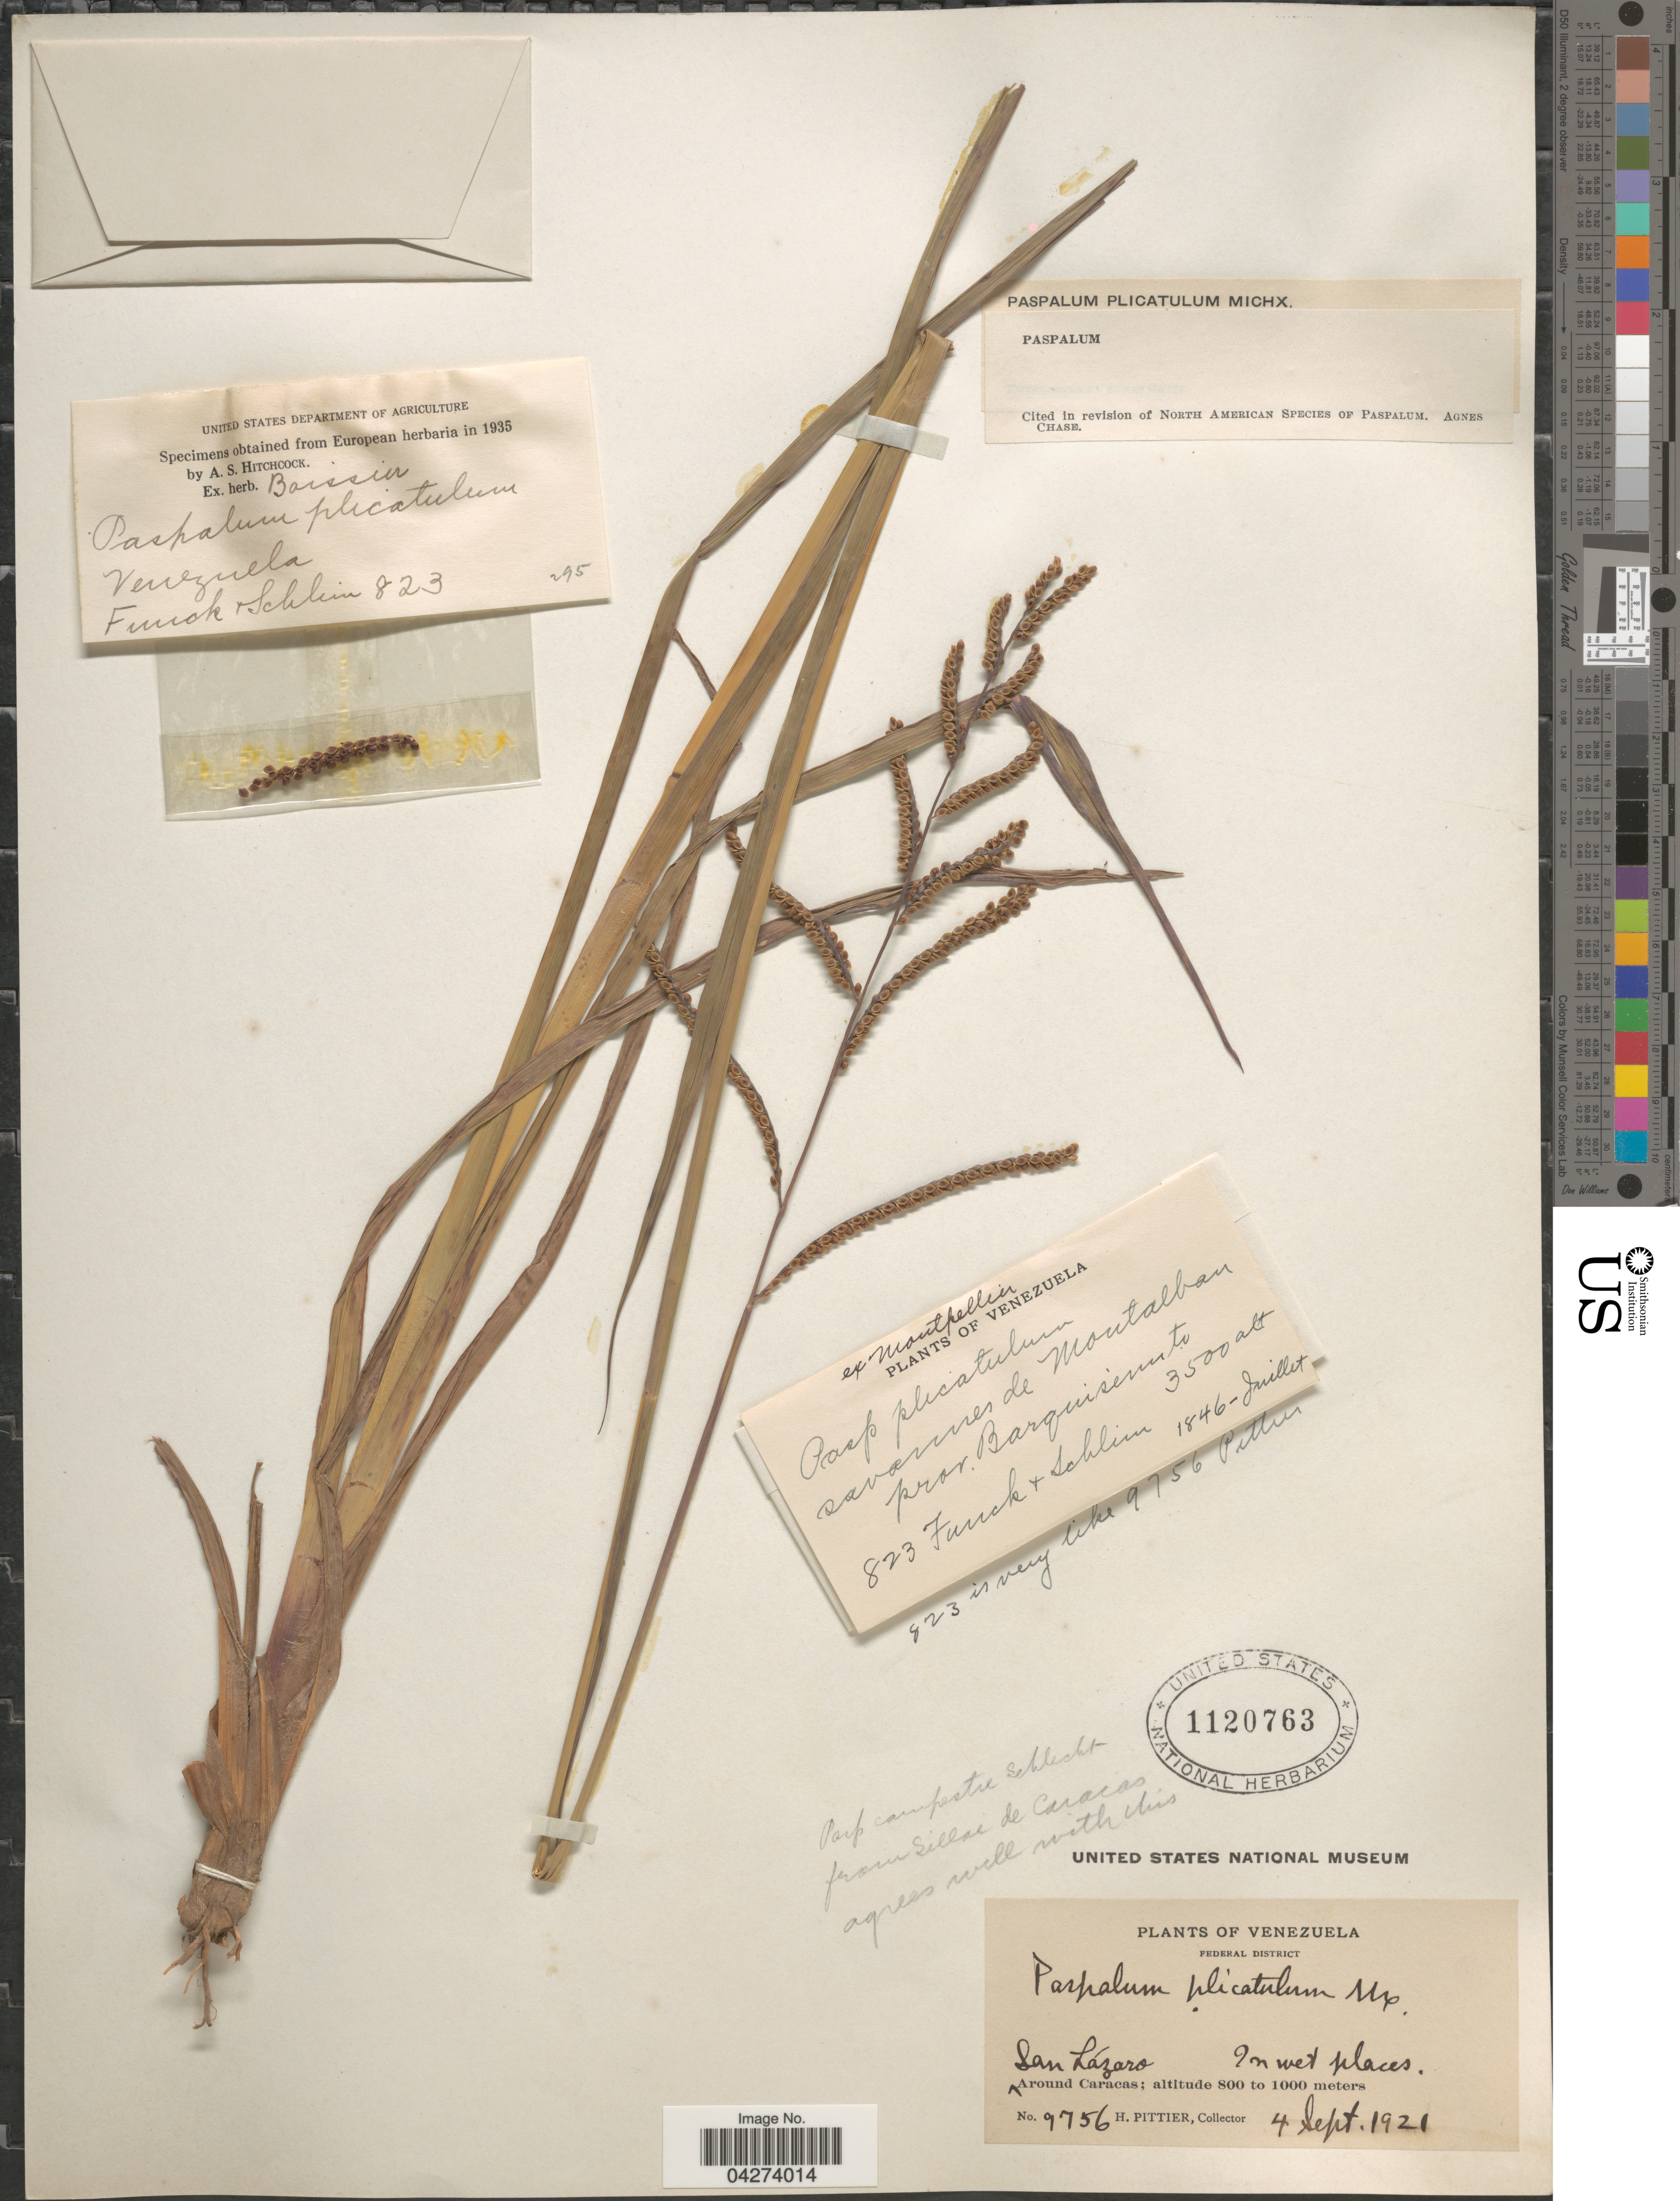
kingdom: Plantae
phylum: Tracheophyta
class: Liliopsida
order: Poales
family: Poaceae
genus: Paspalum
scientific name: Paspalum plicatulum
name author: Michx.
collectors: -. Funck & Schlim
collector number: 823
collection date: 1846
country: Venezuela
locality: Savannes de Montalban. Prov. Barquisimeto.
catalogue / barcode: US 1120763